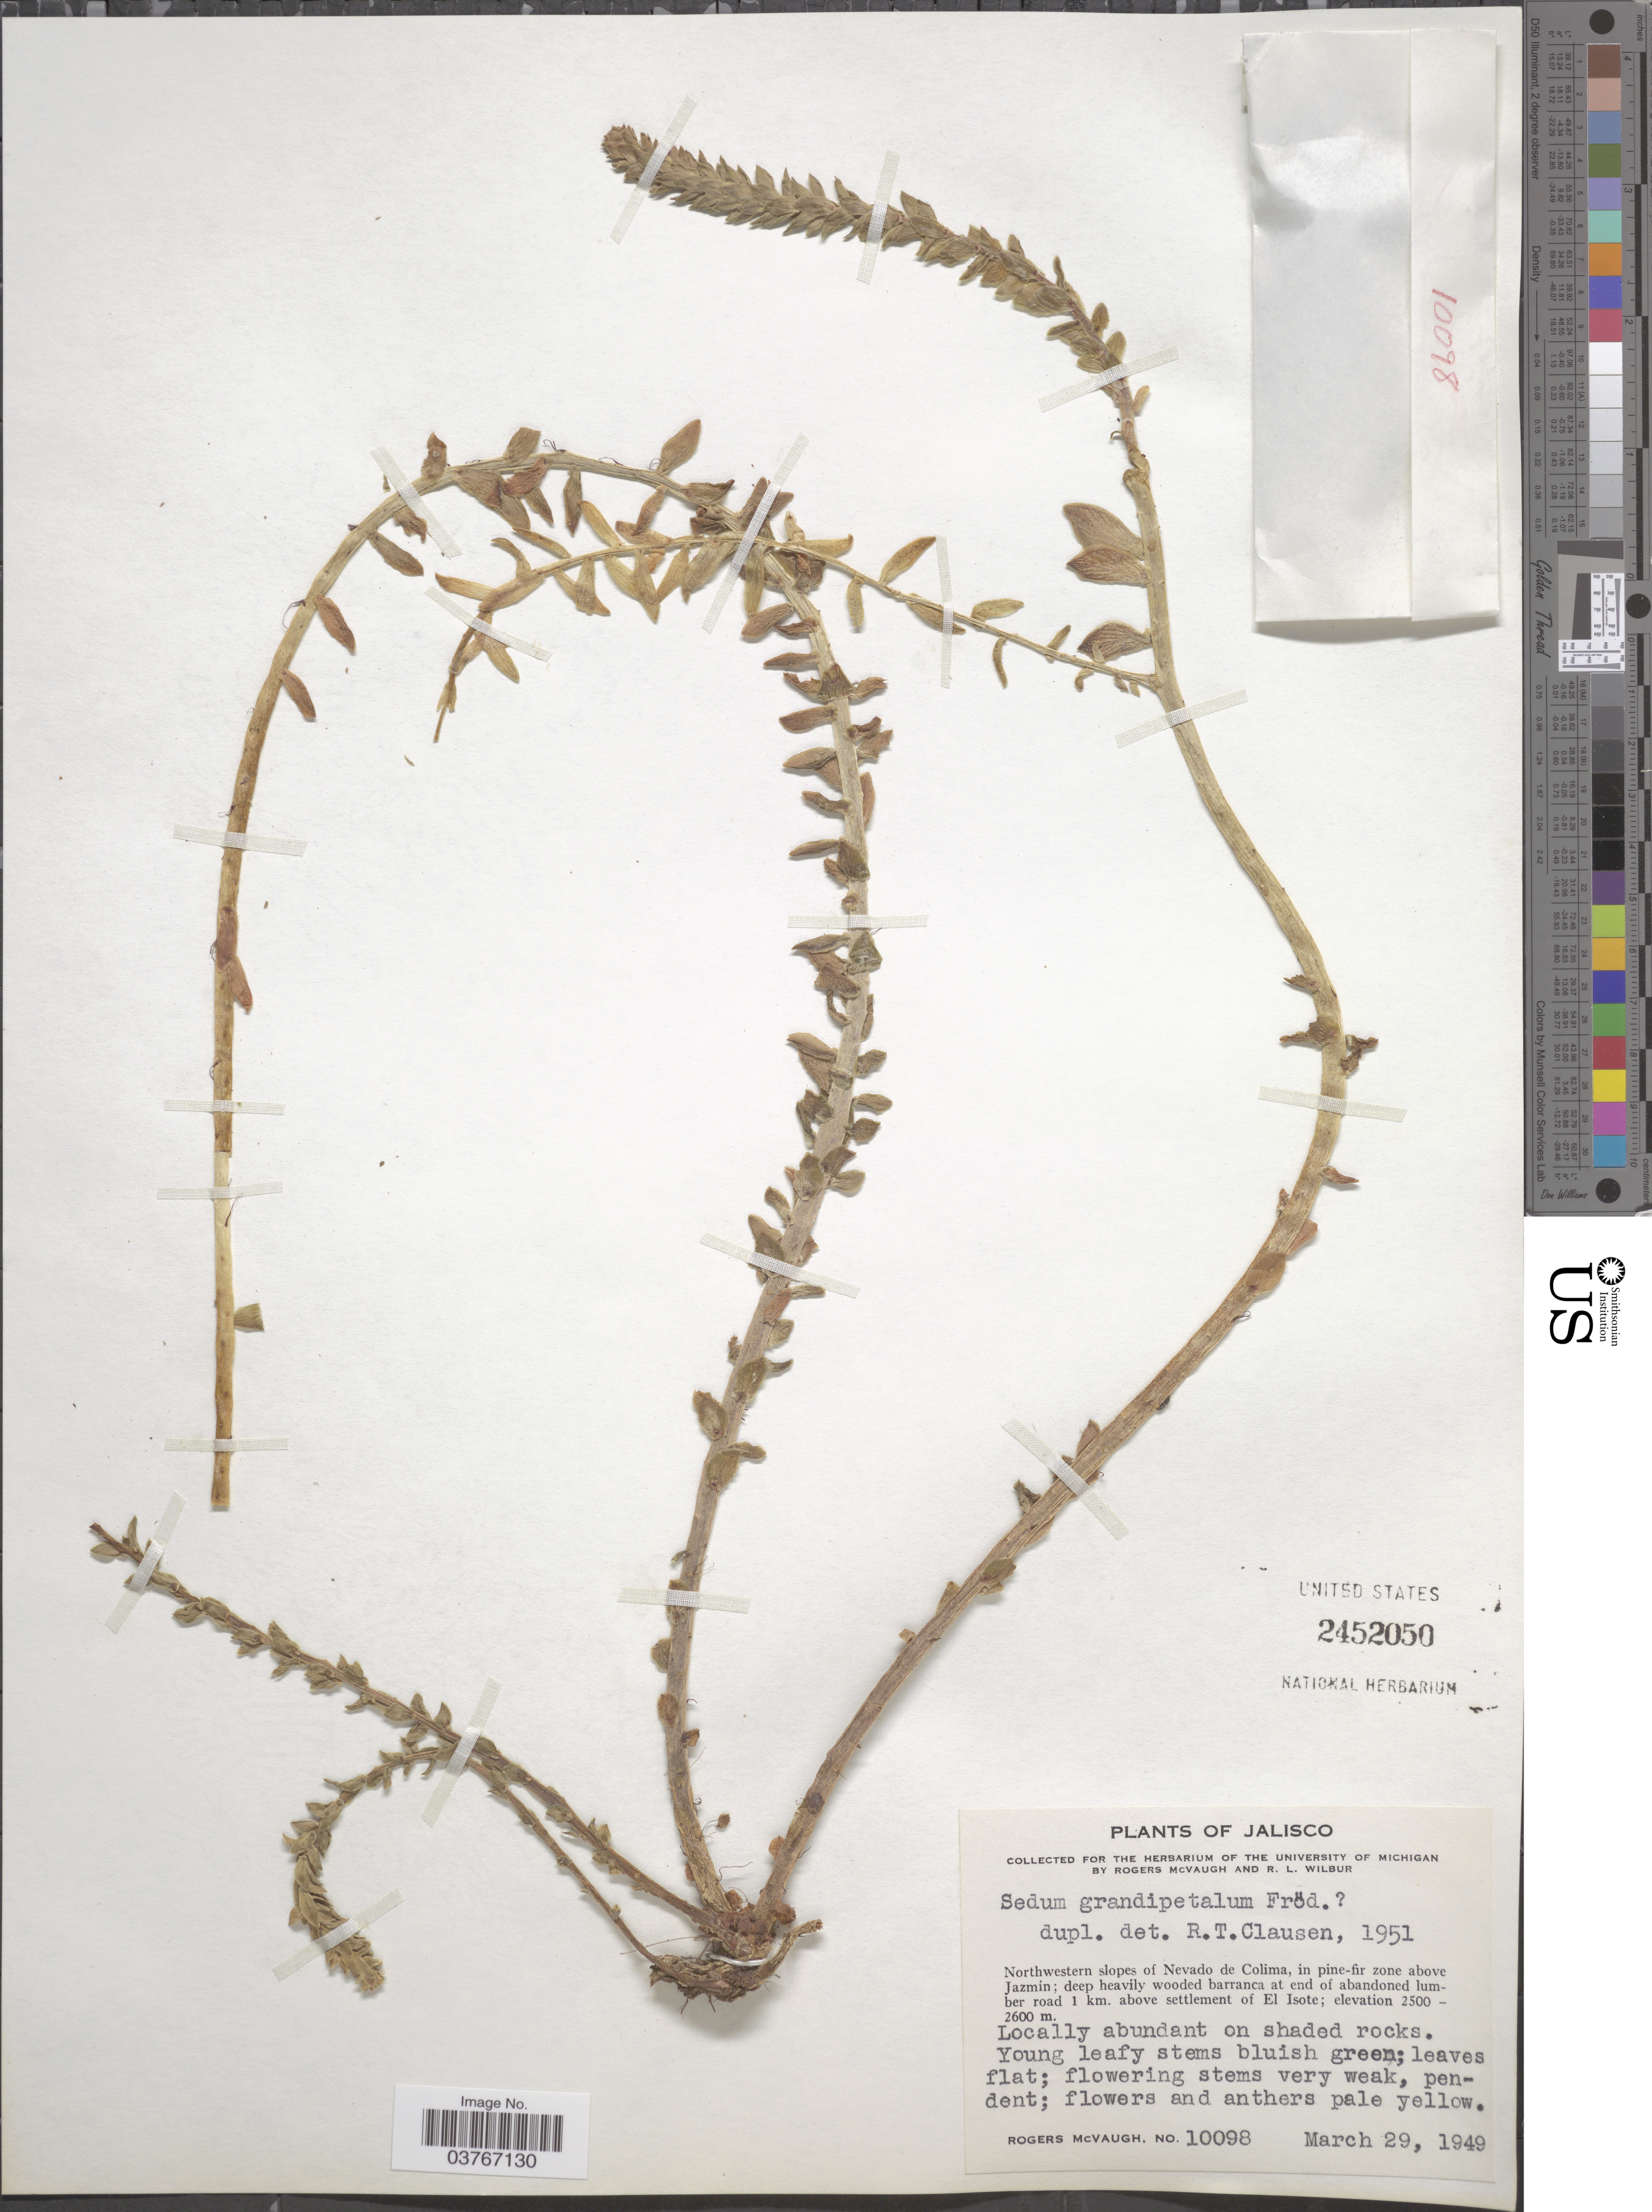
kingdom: Plantae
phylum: Tracheophyta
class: Magnoliopsida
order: Saxifragales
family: Crassulaceae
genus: Sedum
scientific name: Sedum grandipetalum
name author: Fröd.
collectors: R. McVaugh & R. L. Wilbur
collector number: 10098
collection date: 1949-03-29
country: Mexico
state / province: Jalisco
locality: Northwestern slopes of Nevado de Colima, in pine-fir zone above Jazmín; deep heavily wooded barranca at end of abandoned lumber road 1 km. above settlement of El Isote.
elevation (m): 2500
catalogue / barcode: US 2452050